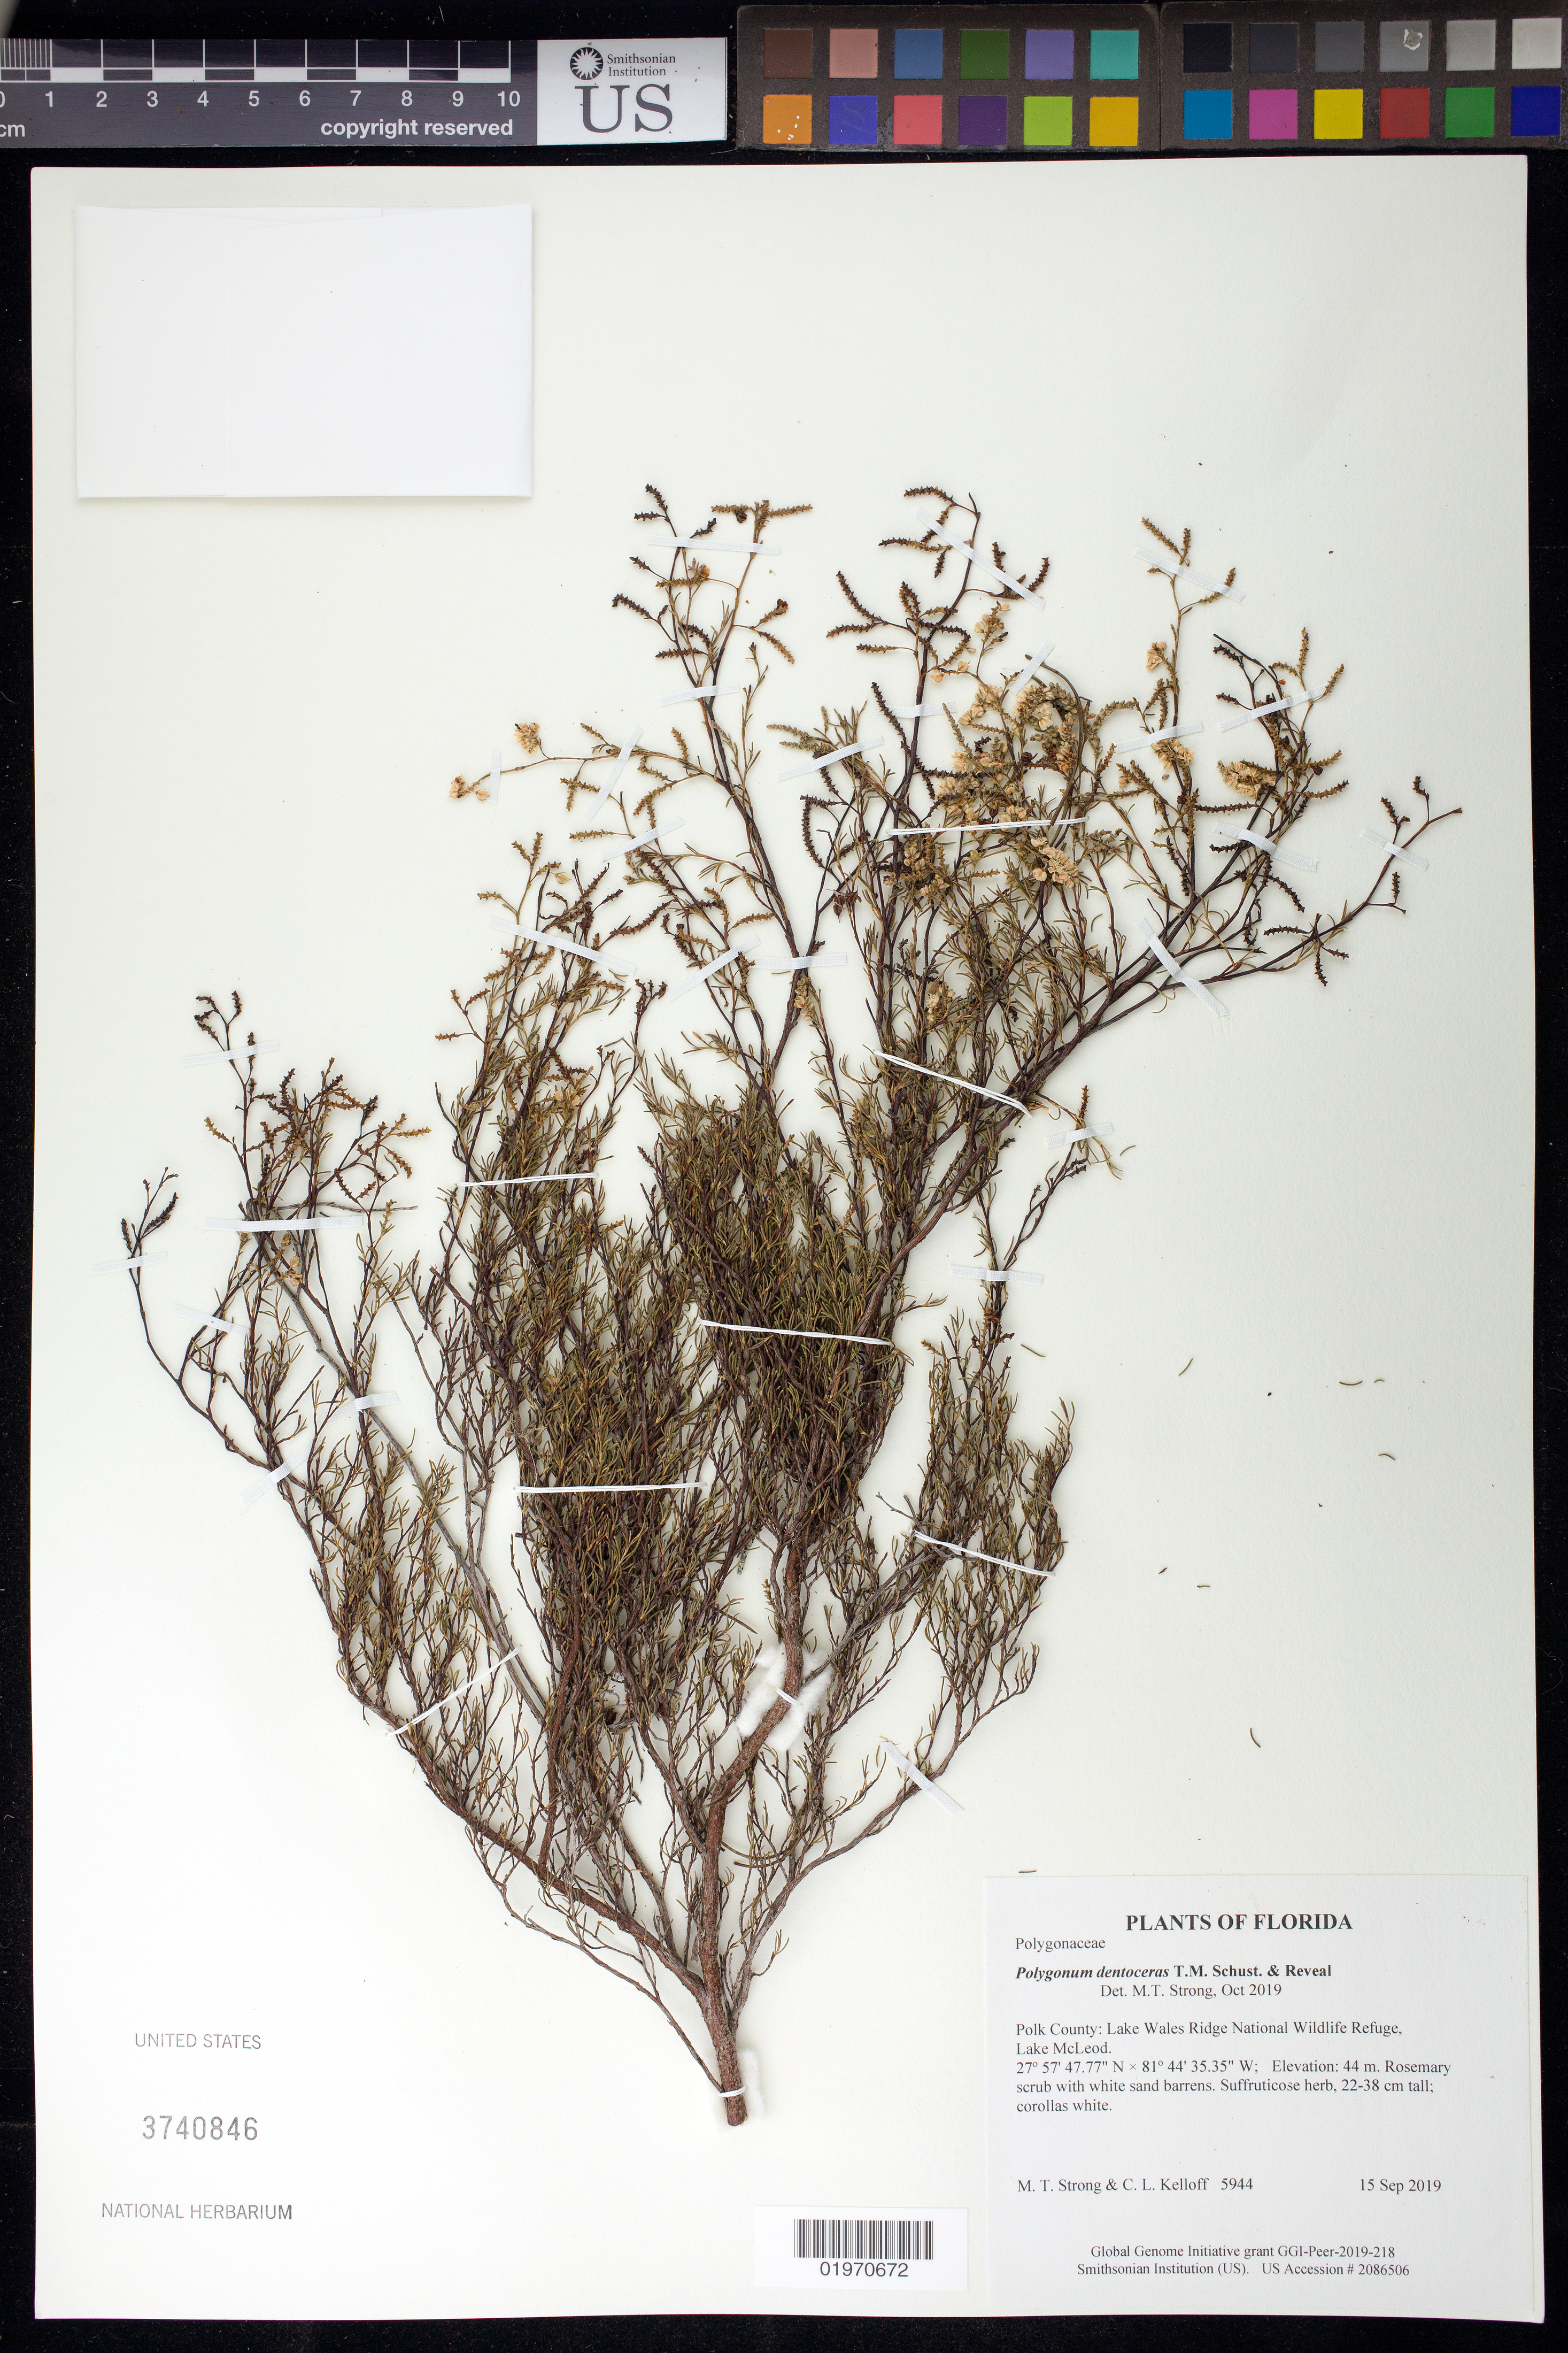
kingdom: Plantae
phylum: Tracheophyta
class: Magnoliopsida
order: Caryophyllales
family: Polygonaceae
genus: Polygonum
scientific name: Polygonum dentoceras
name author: T.M. Schust. & Reveal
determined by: Strong, Mark T., (BOT), Smithsonian Institution - National Museum of Natural History (UNITED STATES)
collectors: M. T. Strong & C. L. Kelloff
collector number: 5944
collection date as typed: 15 Sep 2019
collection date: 2019-09-15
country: United States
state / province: Florida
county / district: Polk County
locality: Lake Wales Ridge National Wildlife Refuge, Lake McLeod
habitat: Rosemary scrub with white sand barrens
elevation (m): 44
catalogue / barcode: US 3740846